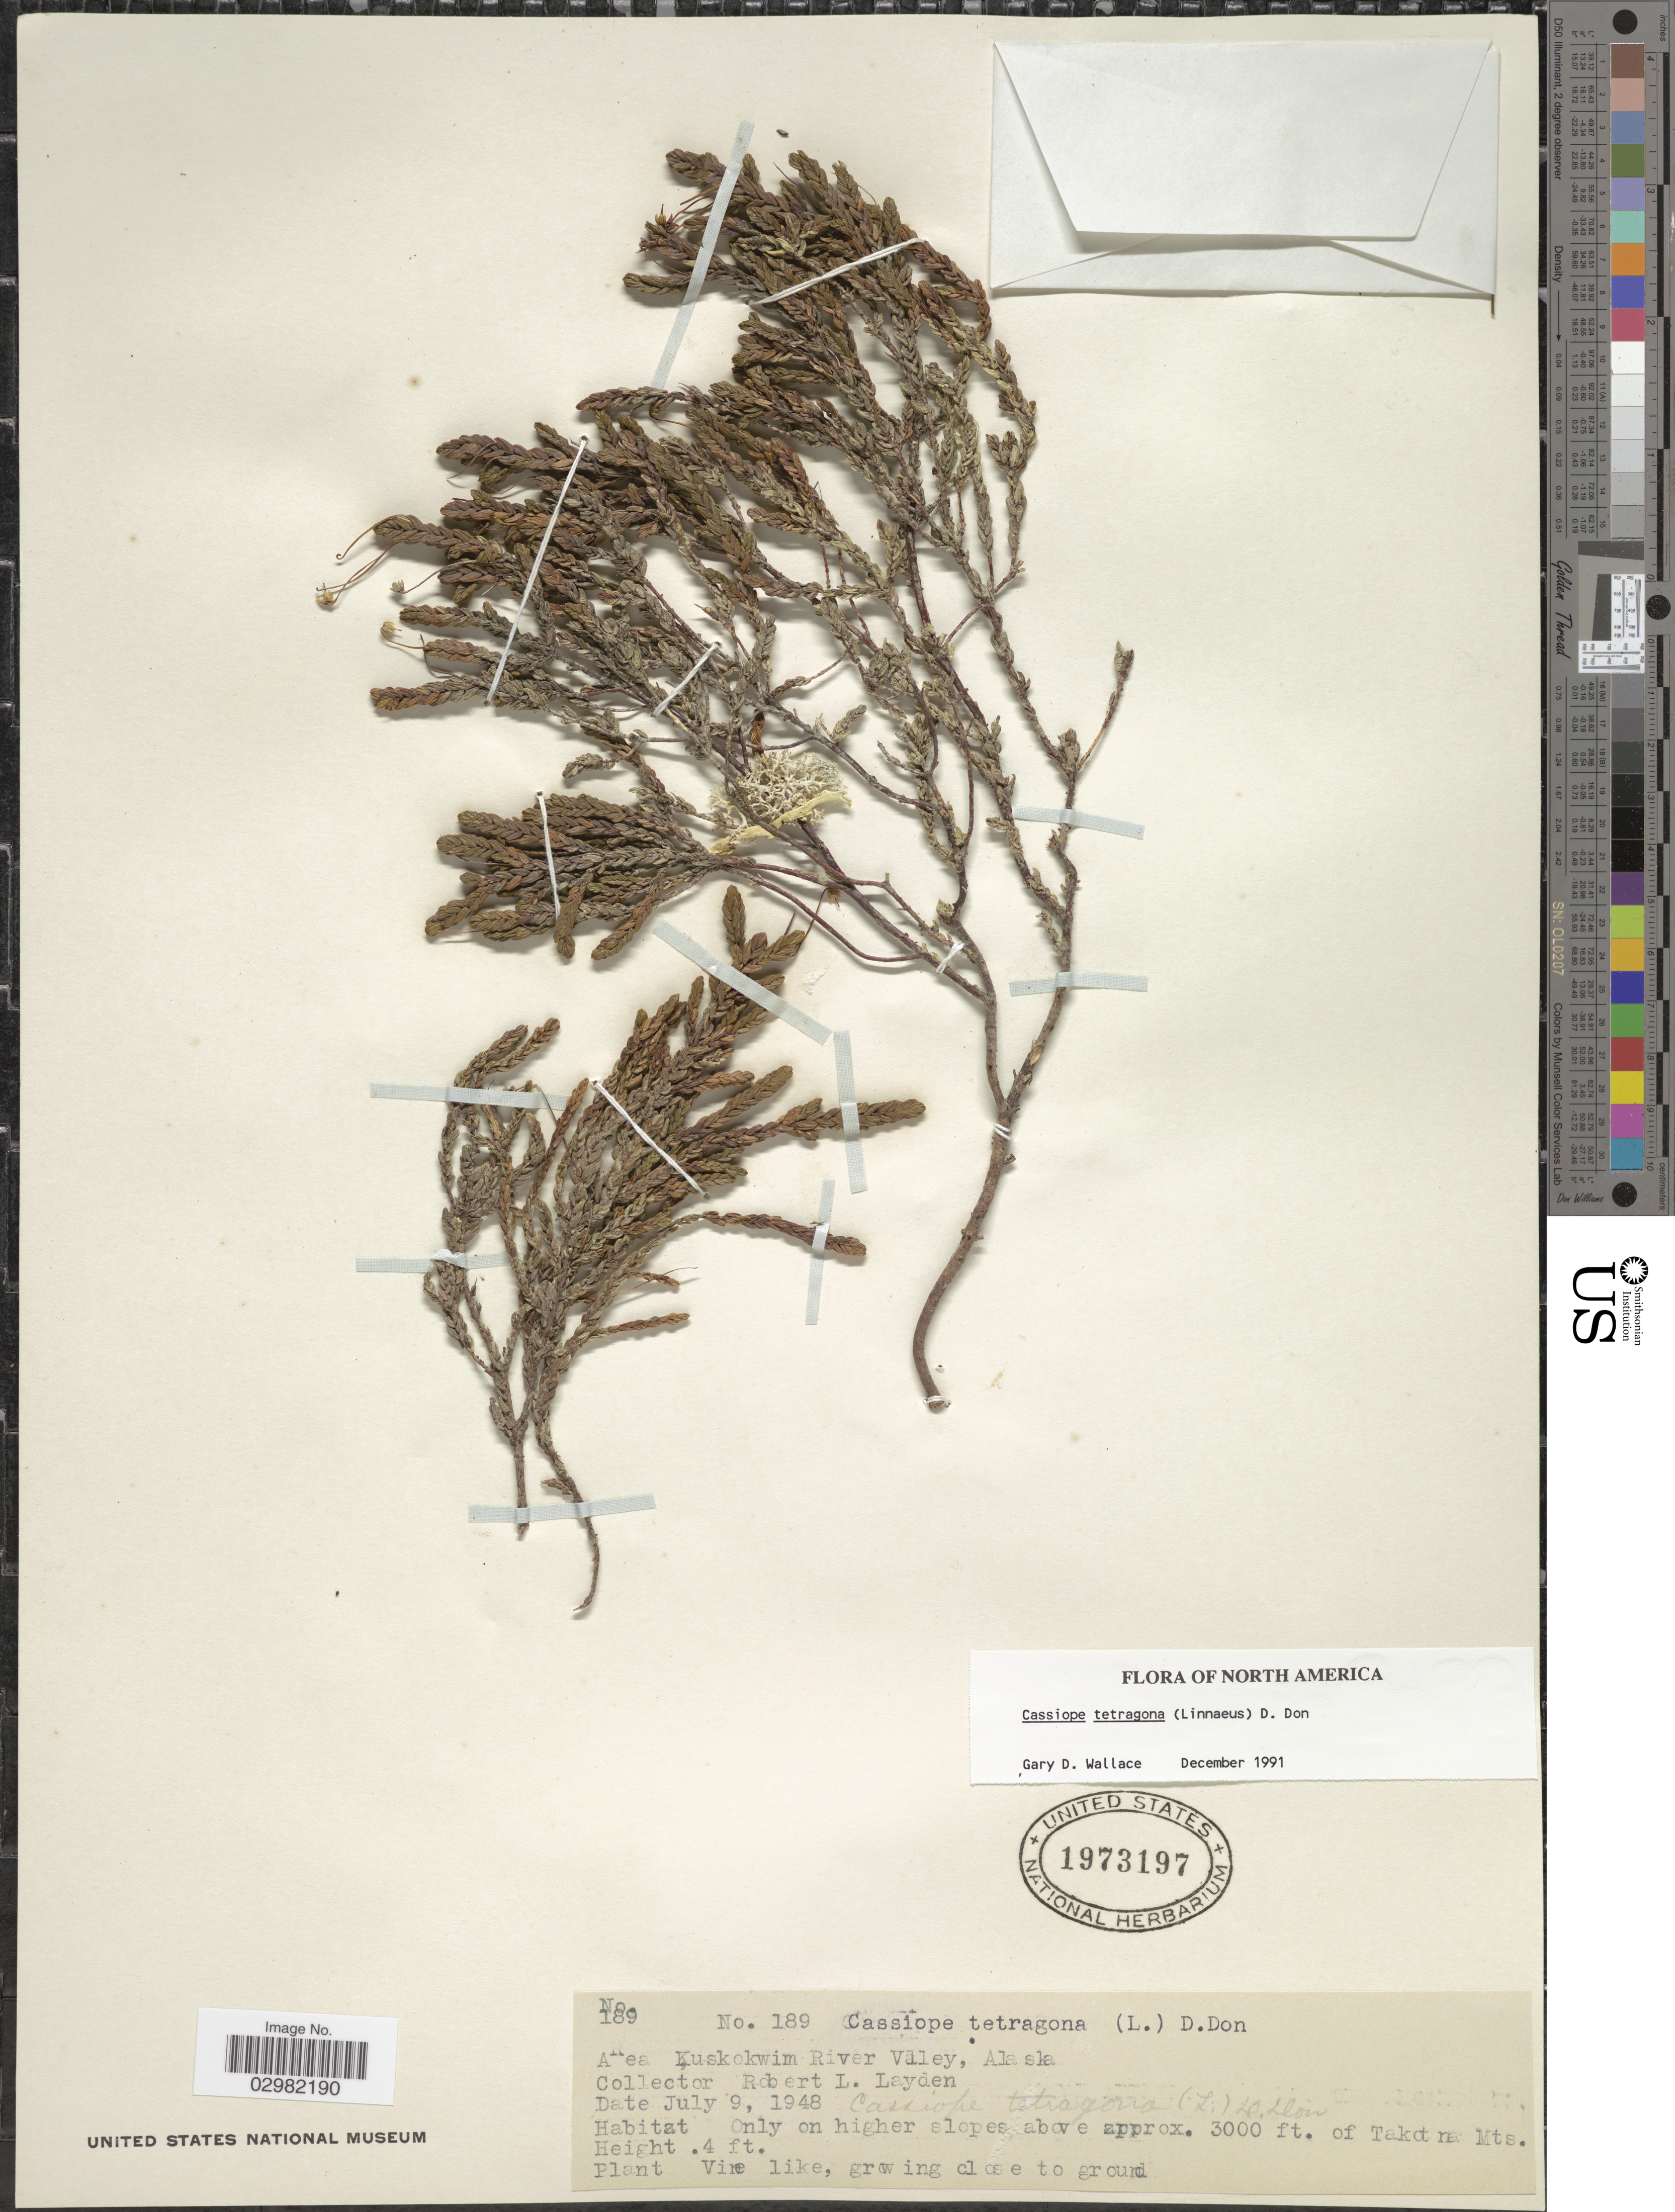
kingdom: Plantae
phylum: Tracheophyta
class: Magnoliopsida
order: Ericales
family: Ericaceae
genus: Cassiope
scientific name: Cassiope tetragona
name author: (L.) D. Don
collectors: R. Layden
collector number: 189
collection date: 1948-07-09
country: United States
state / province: Alaska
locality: Area Kuskokwim River Valley. Only on higher slopes above Takotna Mts.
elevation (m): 914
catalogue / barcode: US 1973197